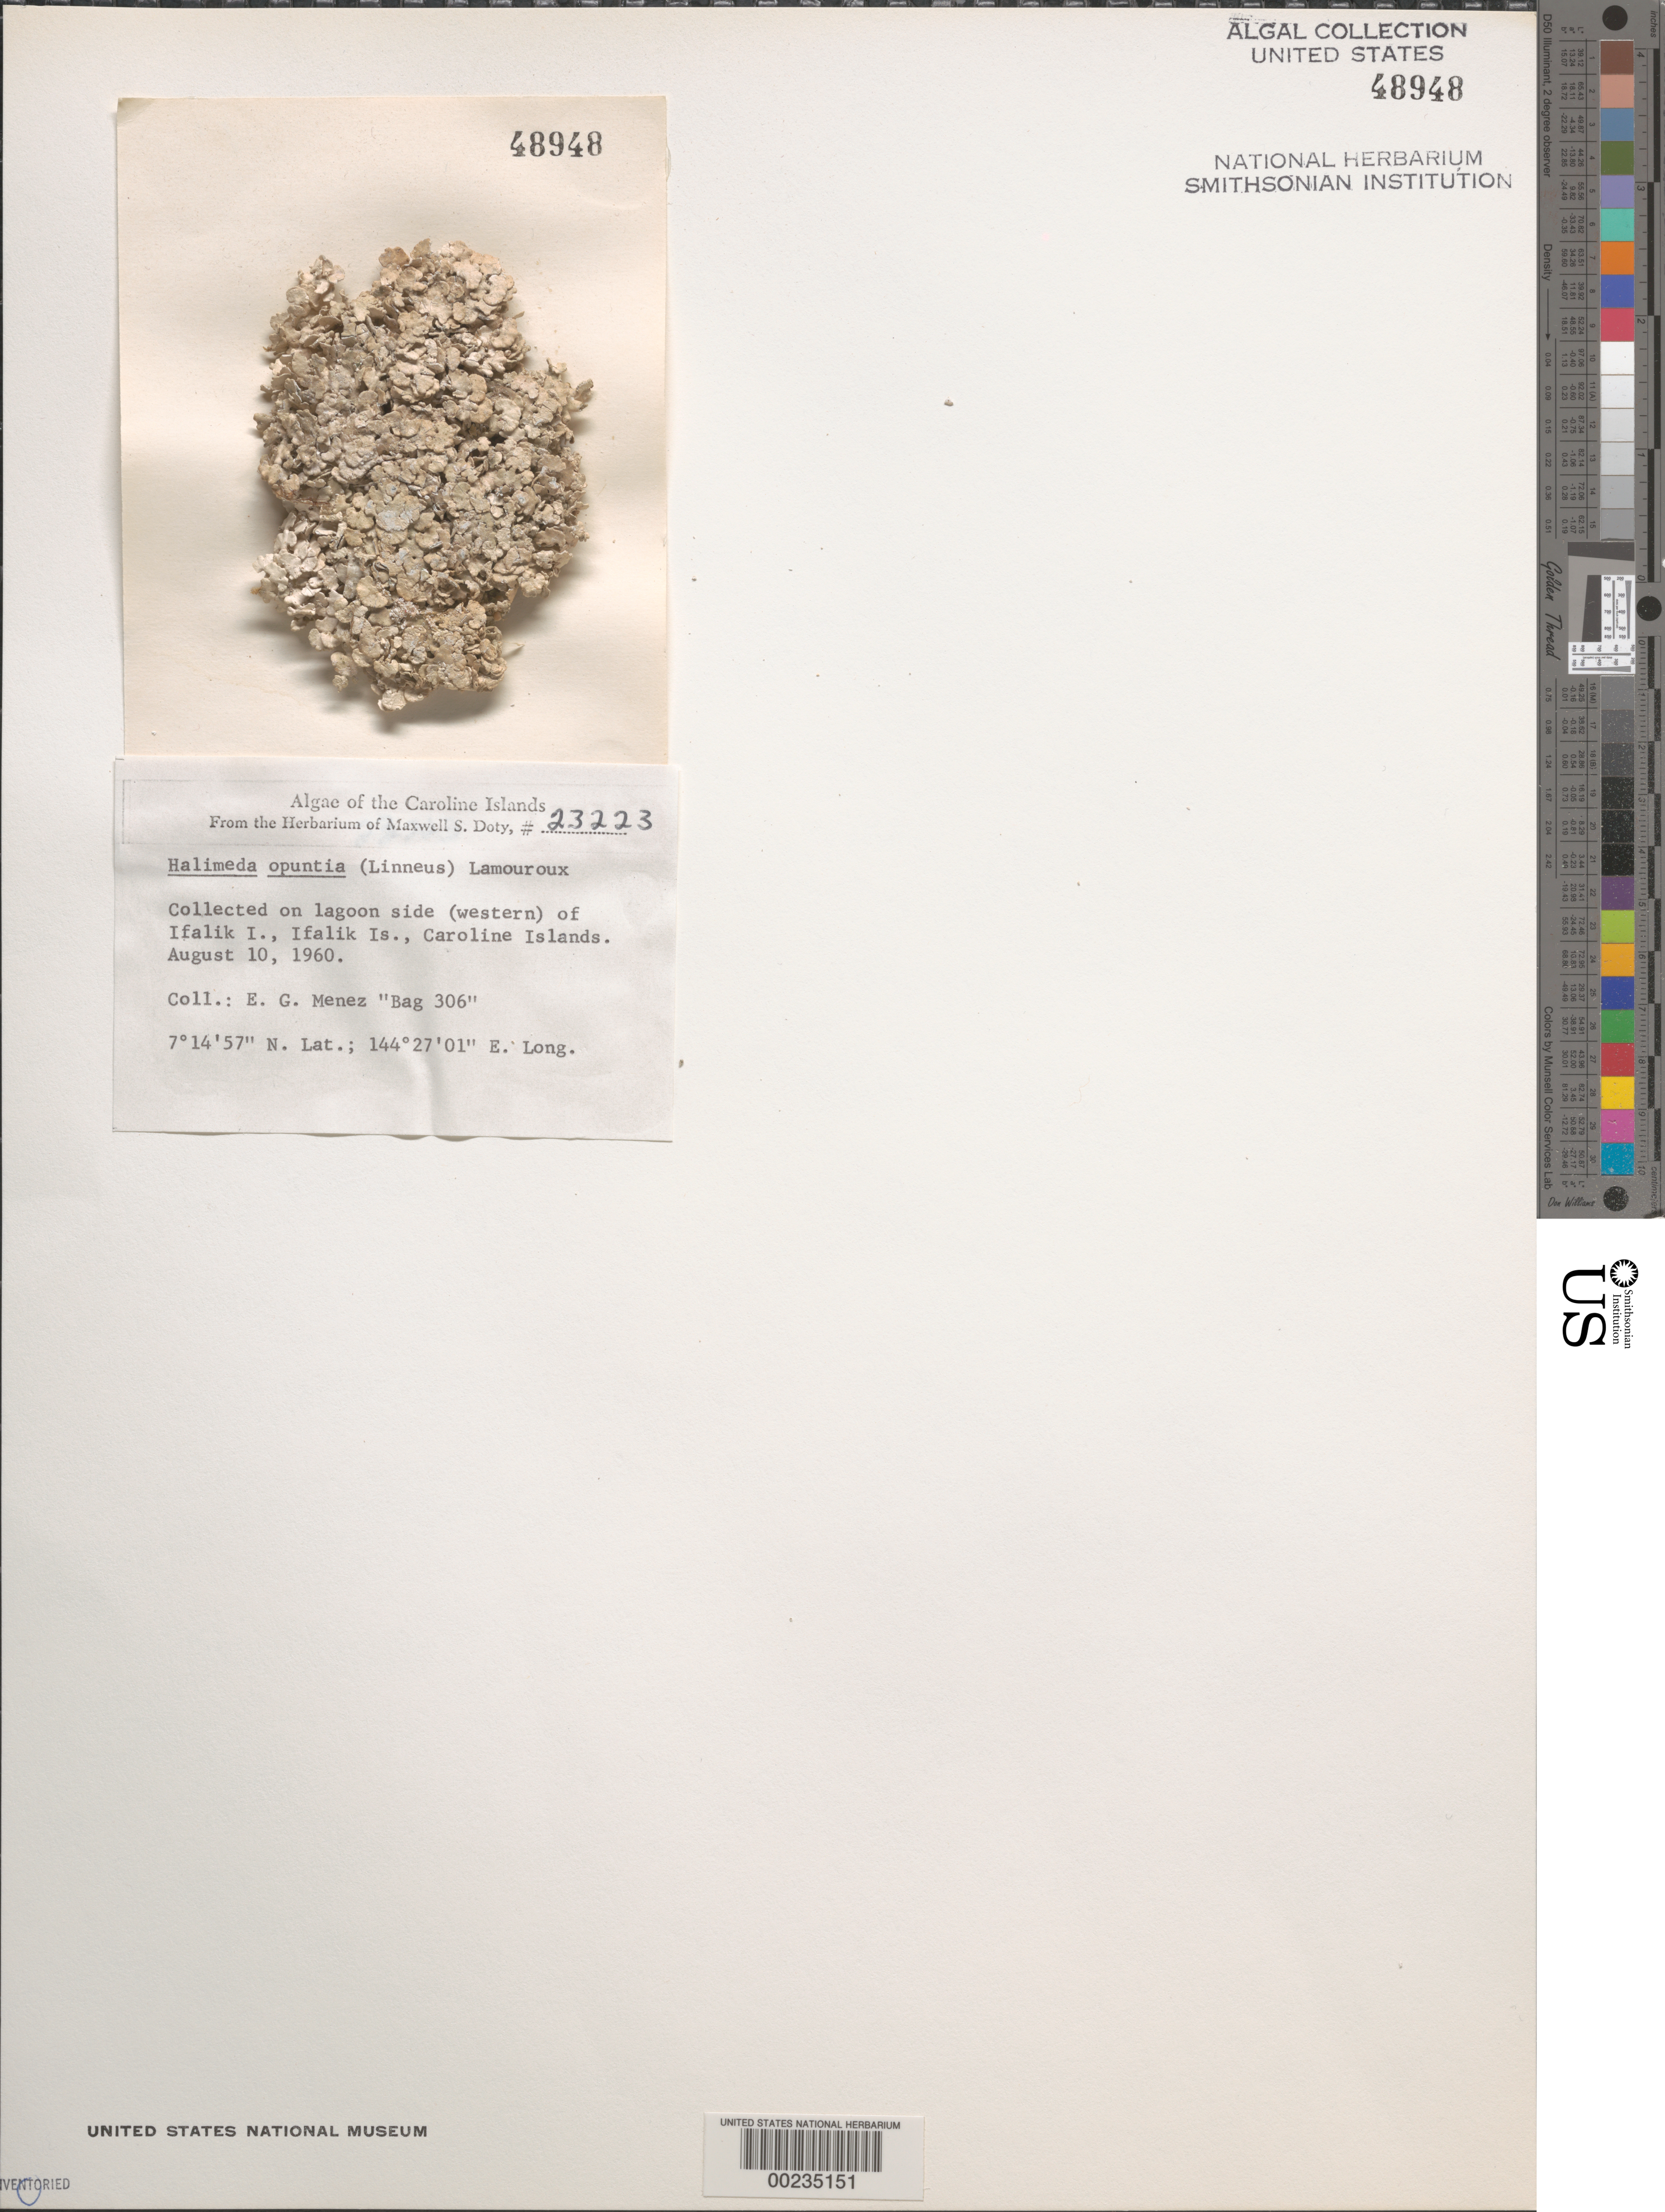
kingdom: Plantae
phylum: Chlorophyta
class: Ulvophyceae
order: Bryopsidales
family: Halimedaceae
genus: Halimeda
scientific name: Halimeda opuntia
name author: (L.) J.V.Lamouroux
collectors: Meñez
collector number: MSD 23223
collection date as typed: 10 Aug 1960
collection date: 1960-08-10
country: Micronesia, Federated States of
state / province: Yap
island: Ifalik (Ifaluk) Atoll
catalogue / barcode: US 48948